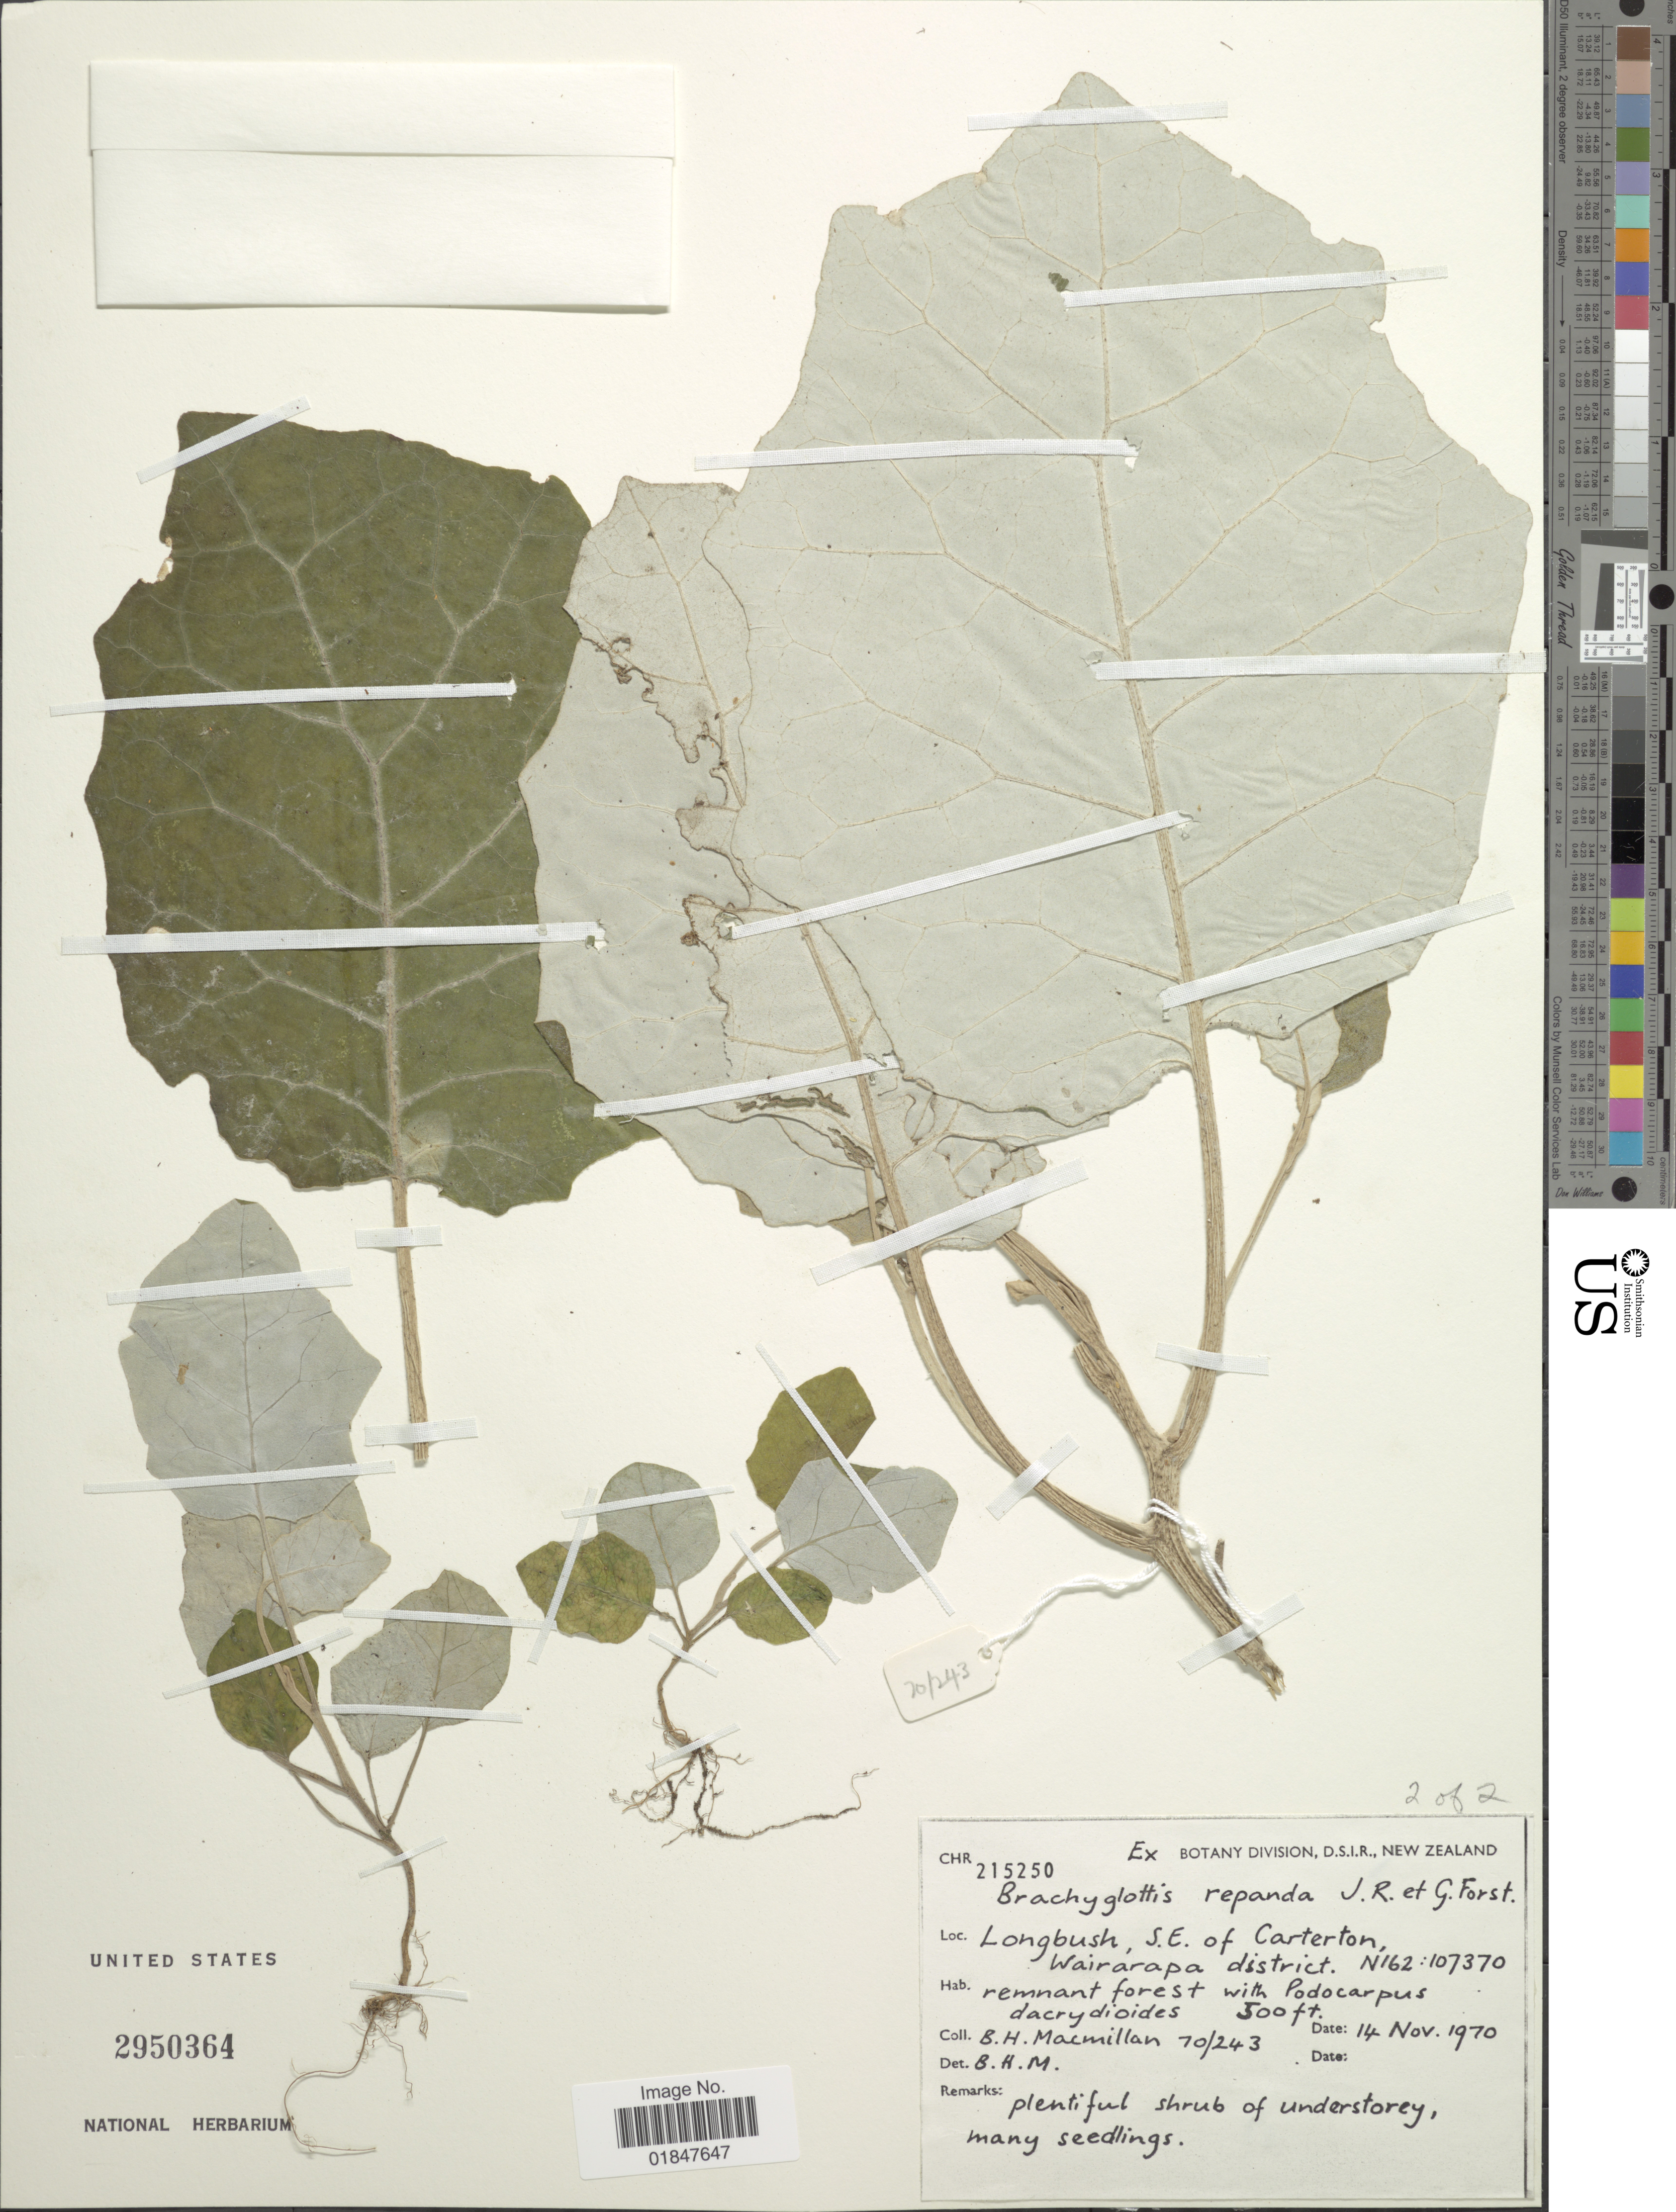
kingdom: Plantae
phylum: Tracheophyta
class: Magnoliopsida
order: Asterales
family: Asteraceae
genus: Brachyglottis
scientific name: Brachyglottis repanda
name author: J.R. Forst. & G. Forst.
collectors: B. Macmillan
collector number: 70/243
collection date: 1970-11-14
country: New Zealand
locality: Longbush, S.E. of Carterton, Wairarapa District. N162:107370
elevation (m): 152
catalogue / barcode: US 2950364